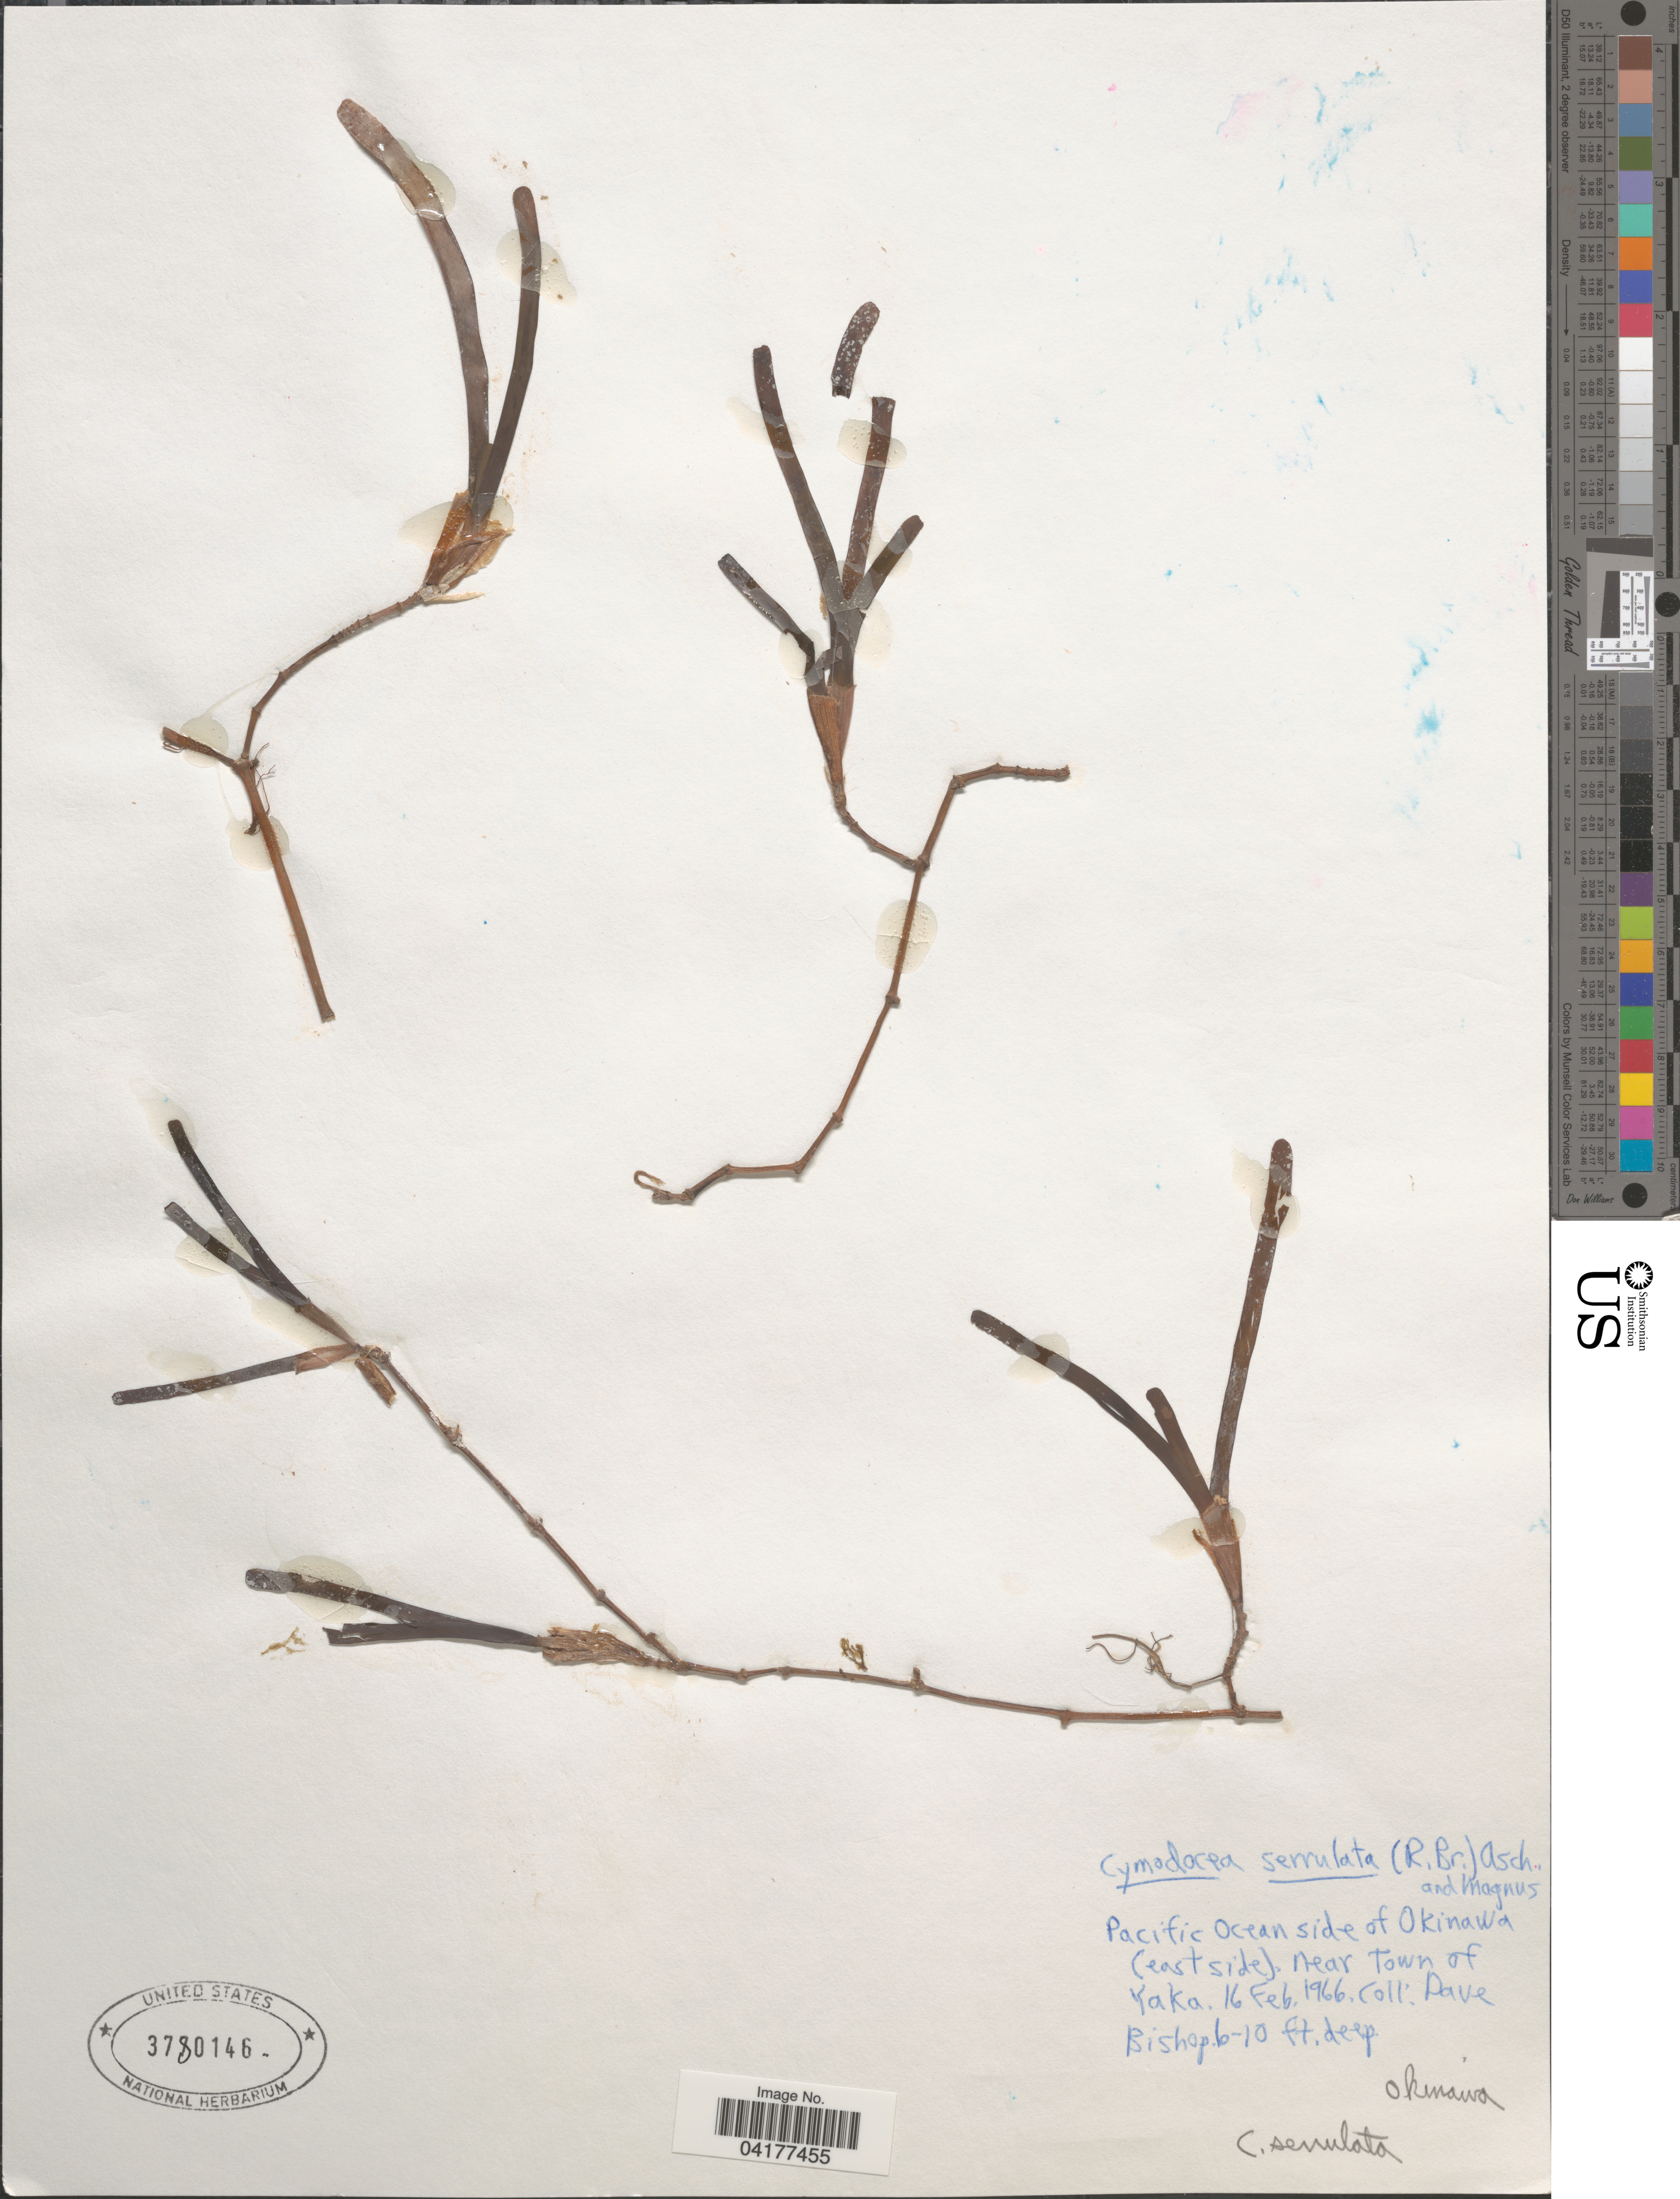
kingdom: Plantae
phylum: Tracheophyta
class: Liliopsida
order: Alismatales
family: Cymodoceaceae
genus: Cymodocea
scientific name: Cymodocea serrulata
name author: (R. Br.) Magnus & Ashers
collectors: D. Bishop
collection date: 1966-02-16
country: Japan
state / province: Okinawa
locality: Pacific Ocean side of Okinawa (east side), near Town of Yaka.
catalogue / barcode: US 3780146